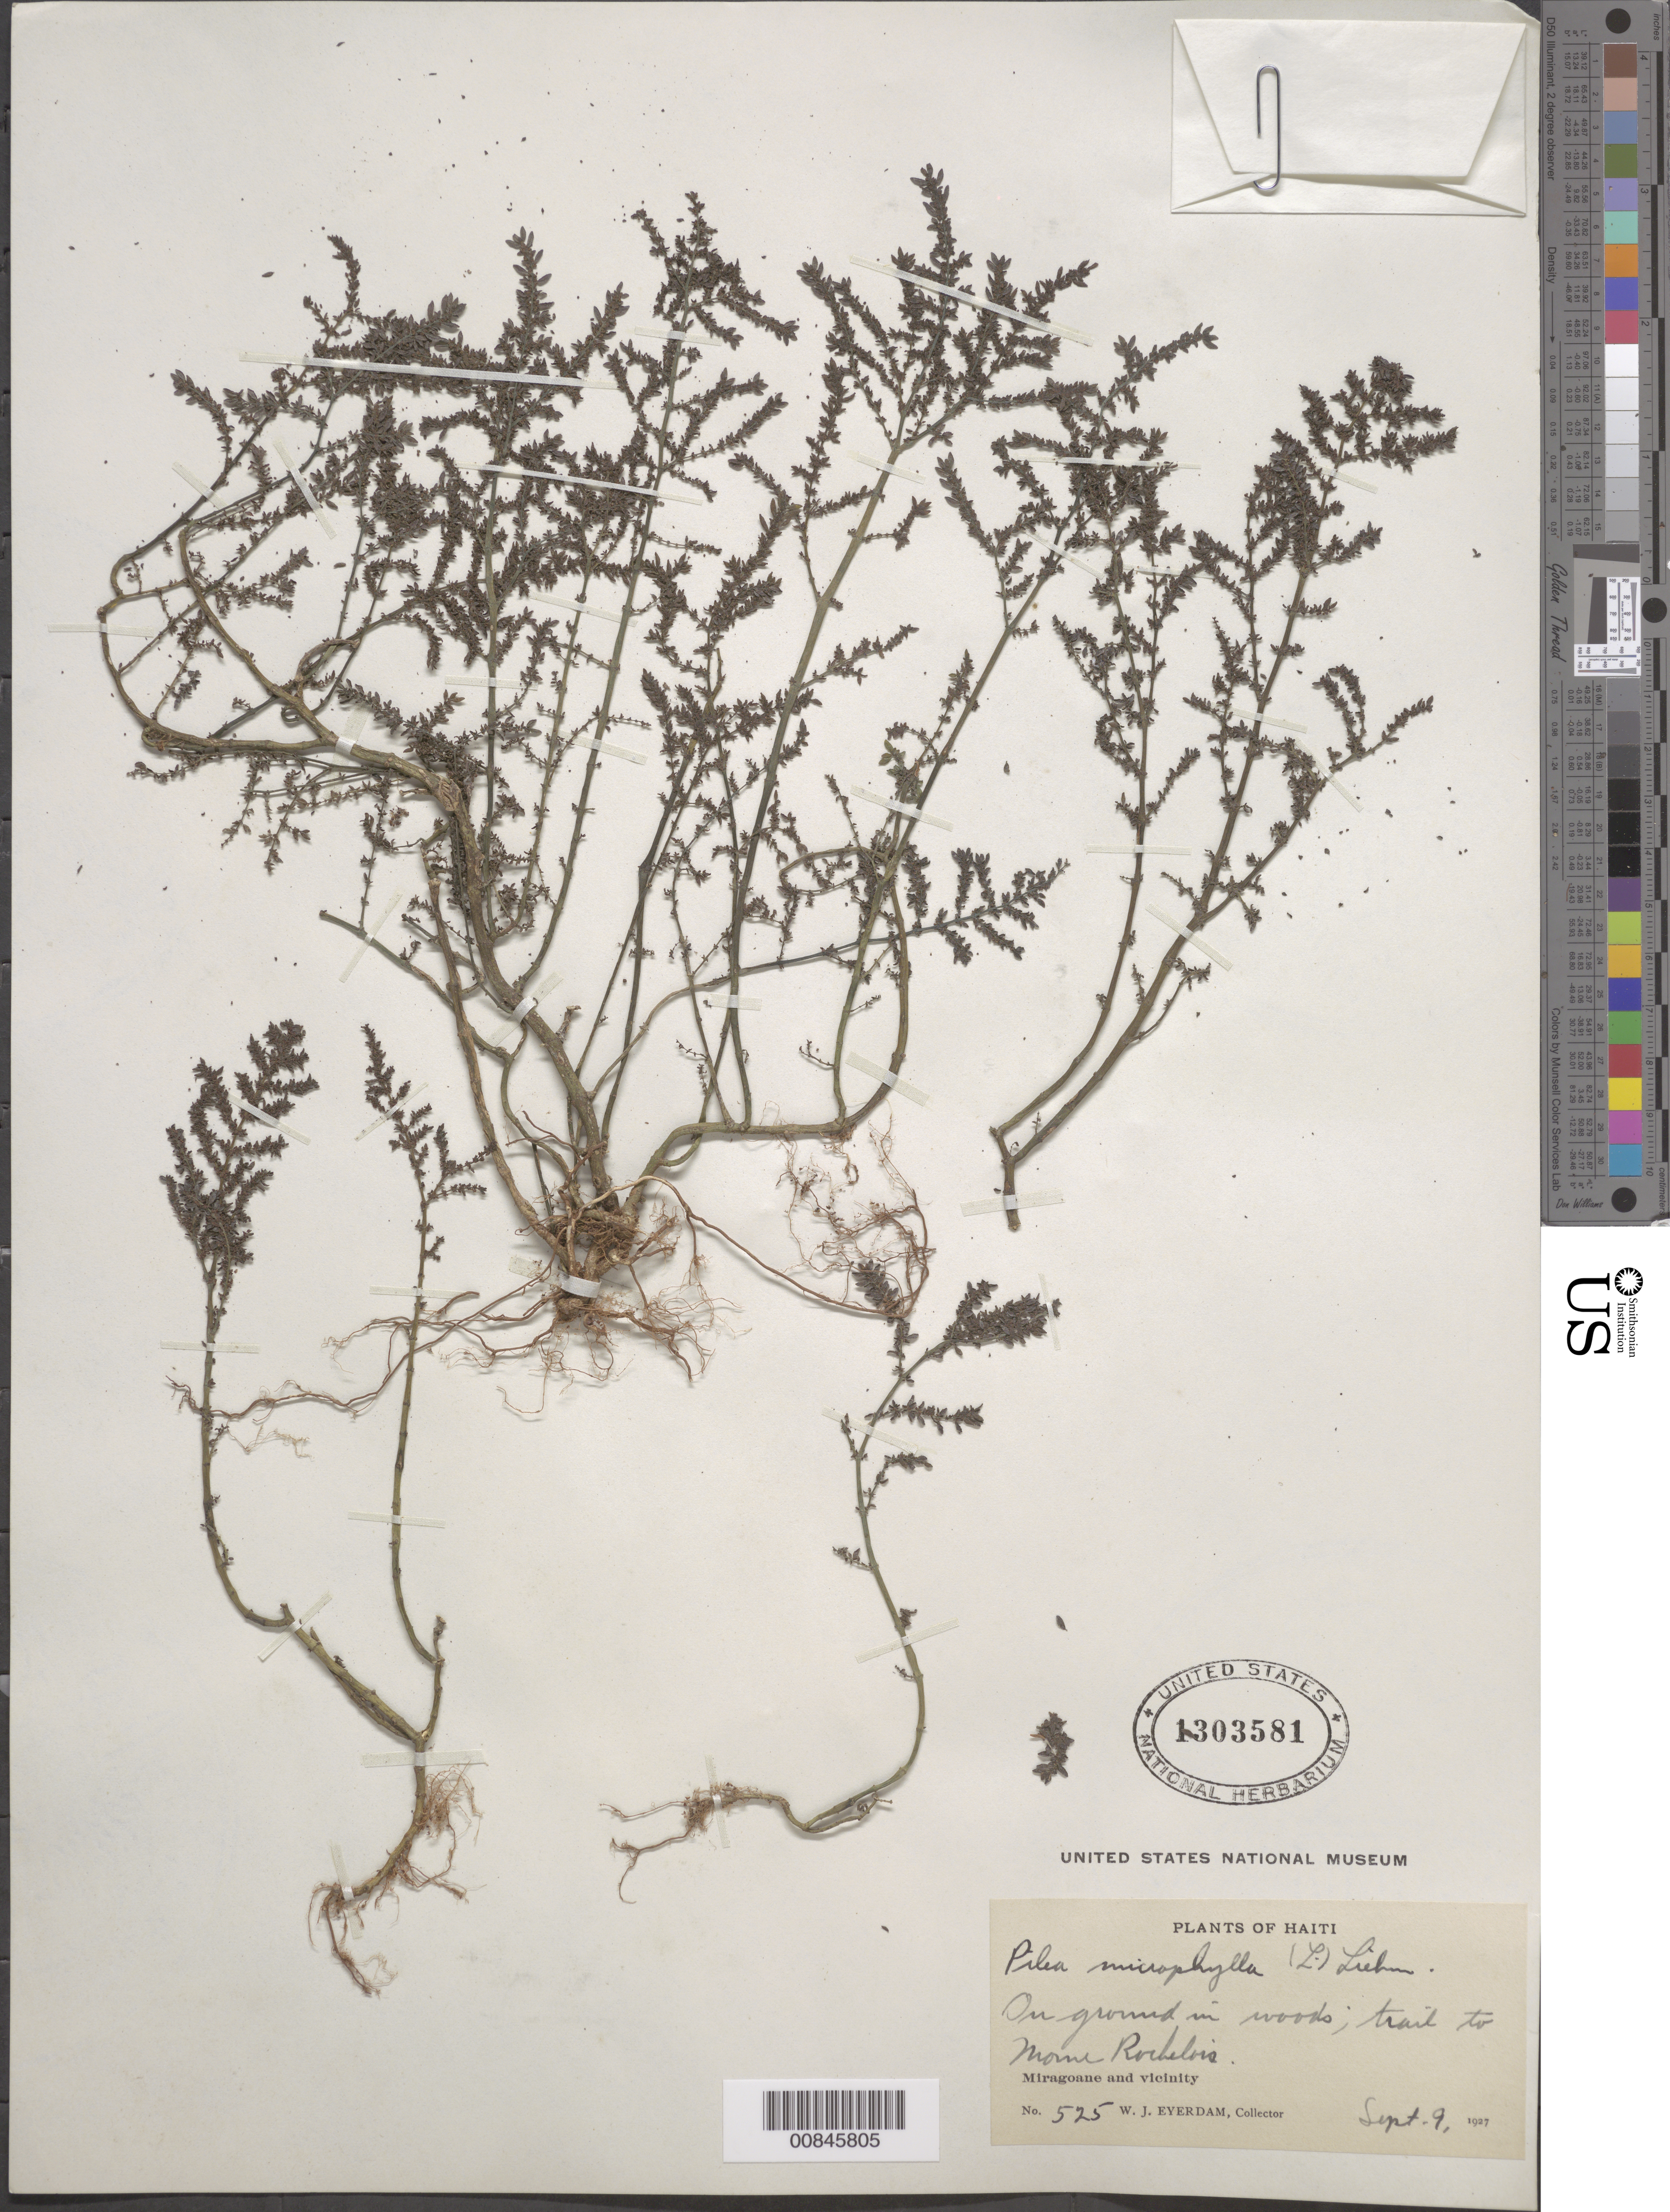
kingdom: Plantae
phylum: Tracheophyta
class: Magnoliopsida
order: Rosales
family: Urticaceae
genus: Pilea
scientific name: Pilea microphylla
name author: (L.) Liebm.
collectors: W. J. Eyerdam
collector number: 525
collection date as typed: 09 Sep 1927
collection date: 1927-09-09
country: Haiti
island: Hispaniola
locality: Miragoane and vicinity. Trail to Morne Rochelois.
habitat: On ground in woods.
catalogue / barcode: US 1303581